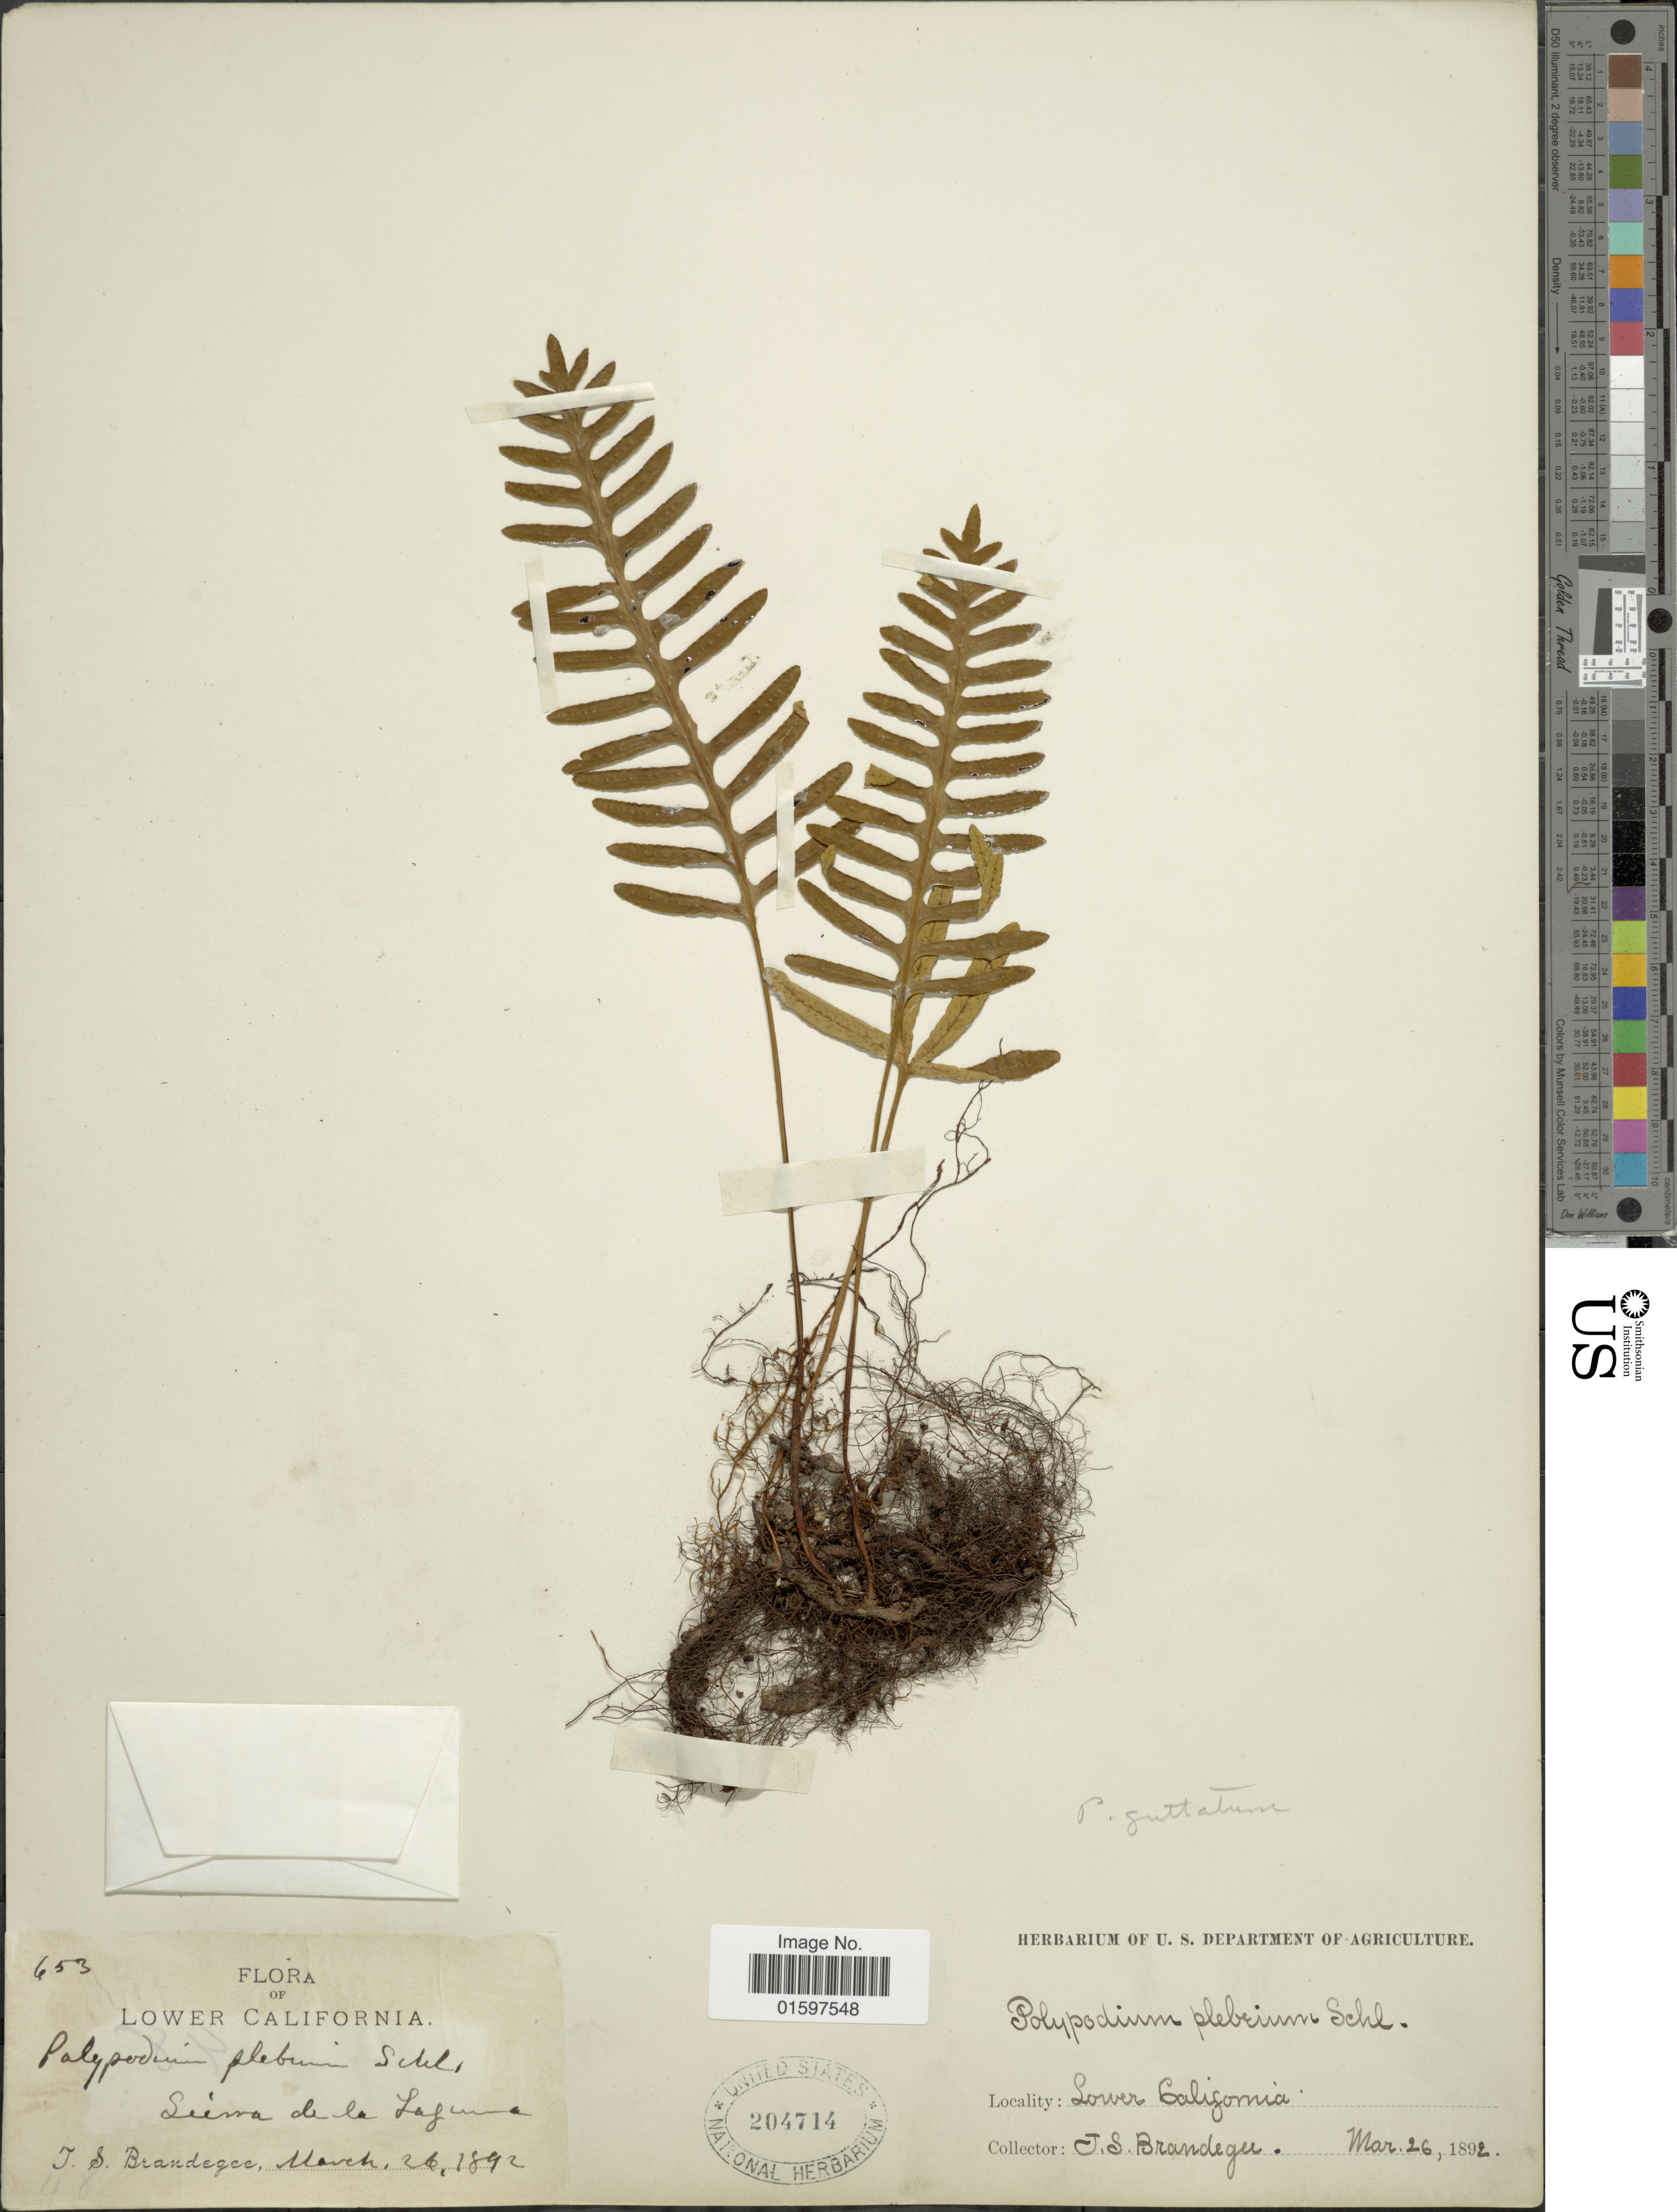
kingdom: Plantae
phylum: Tracheophyta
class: Polypodiopsida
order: Polypodiales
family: Polypodiaceae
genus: Pleopeltis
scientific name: Pleopeltis guttata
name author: (Maxon) E.G. Andrews & Windham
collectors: J. S. Brandegee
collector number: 653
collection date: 1892-03-26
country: Mexico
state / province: Baja California Sur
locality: Lower California, Sierra de la Laguna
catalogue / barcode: US 204714